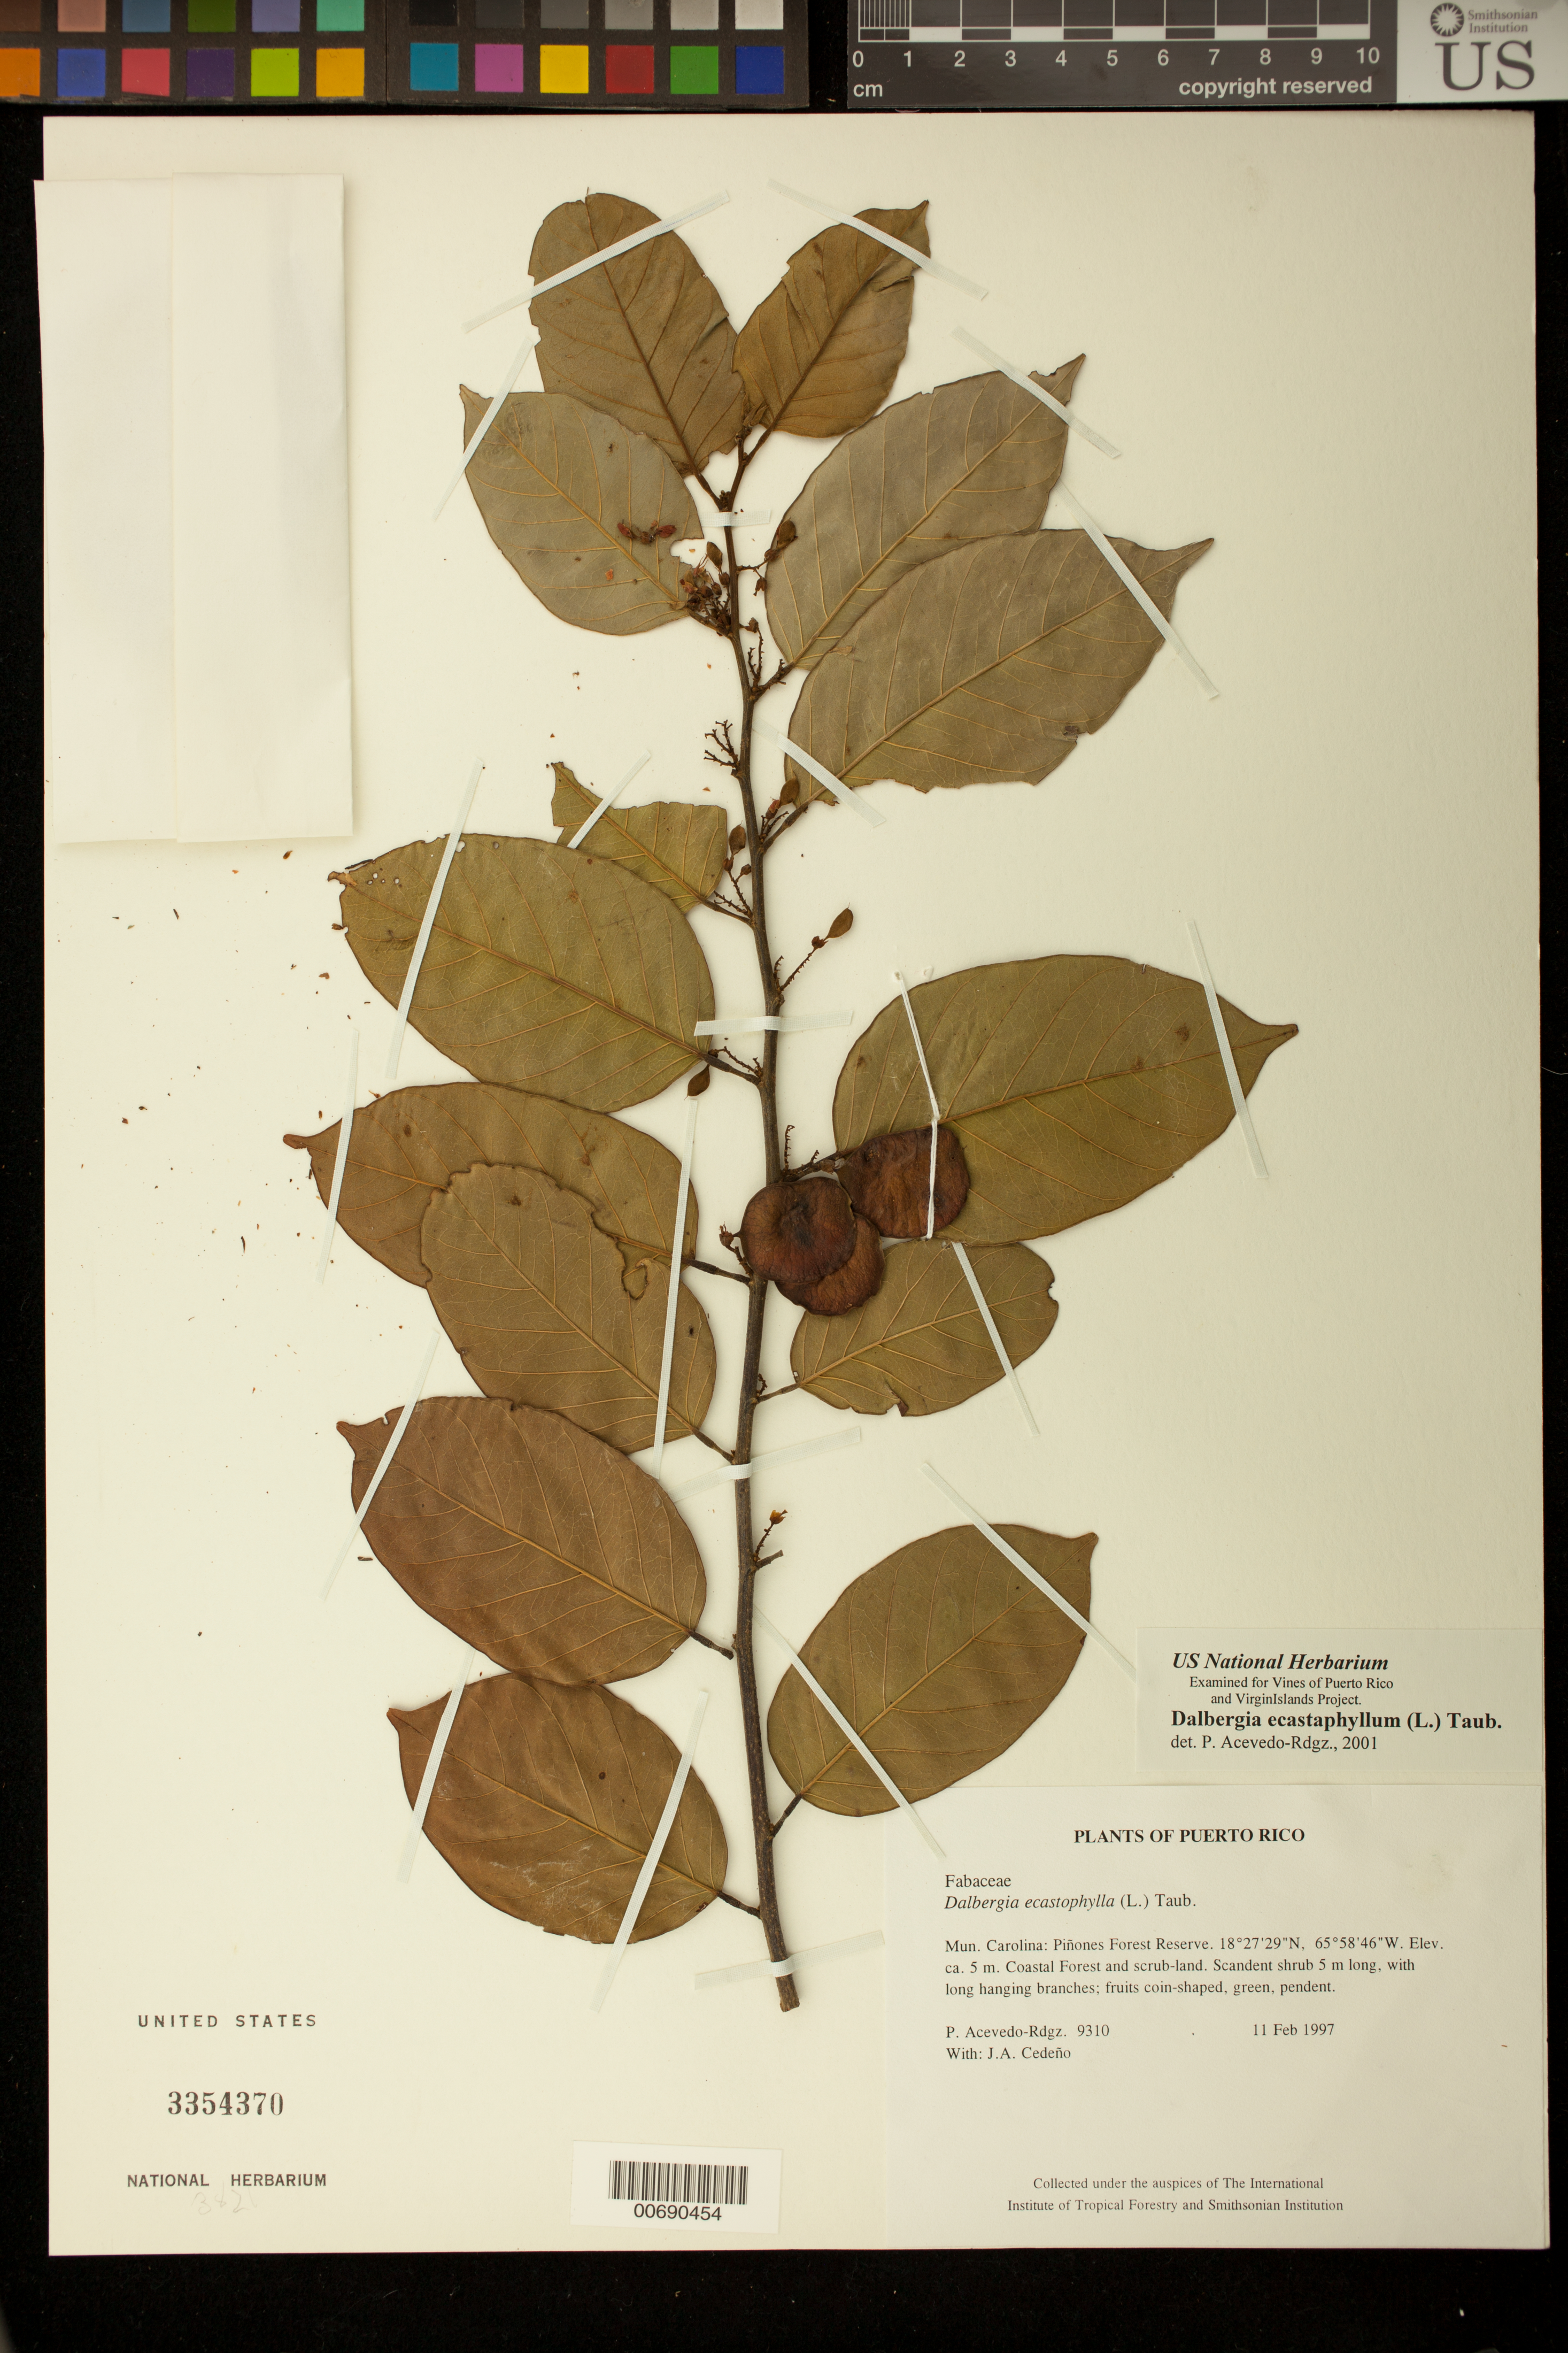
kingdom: Plantae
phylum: Tracheophyta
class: Magnoliopsida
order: Fabales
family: Fabaceae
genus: Dalbergia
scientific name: Dalbergia hecastophyllum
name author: (L.) Taub.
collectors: P. Acevedo-Rodr. & J. A. Cedeño M.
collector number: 9310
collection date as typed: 11 Feb 1997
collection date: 1997-02-11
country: Puerto Rico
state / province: Carolina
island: Puerto Rico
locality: Carolina; Piñones Forest Reserve.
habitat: Coastal Forest and scrub-land.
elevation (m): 5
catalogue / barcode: US 3354370